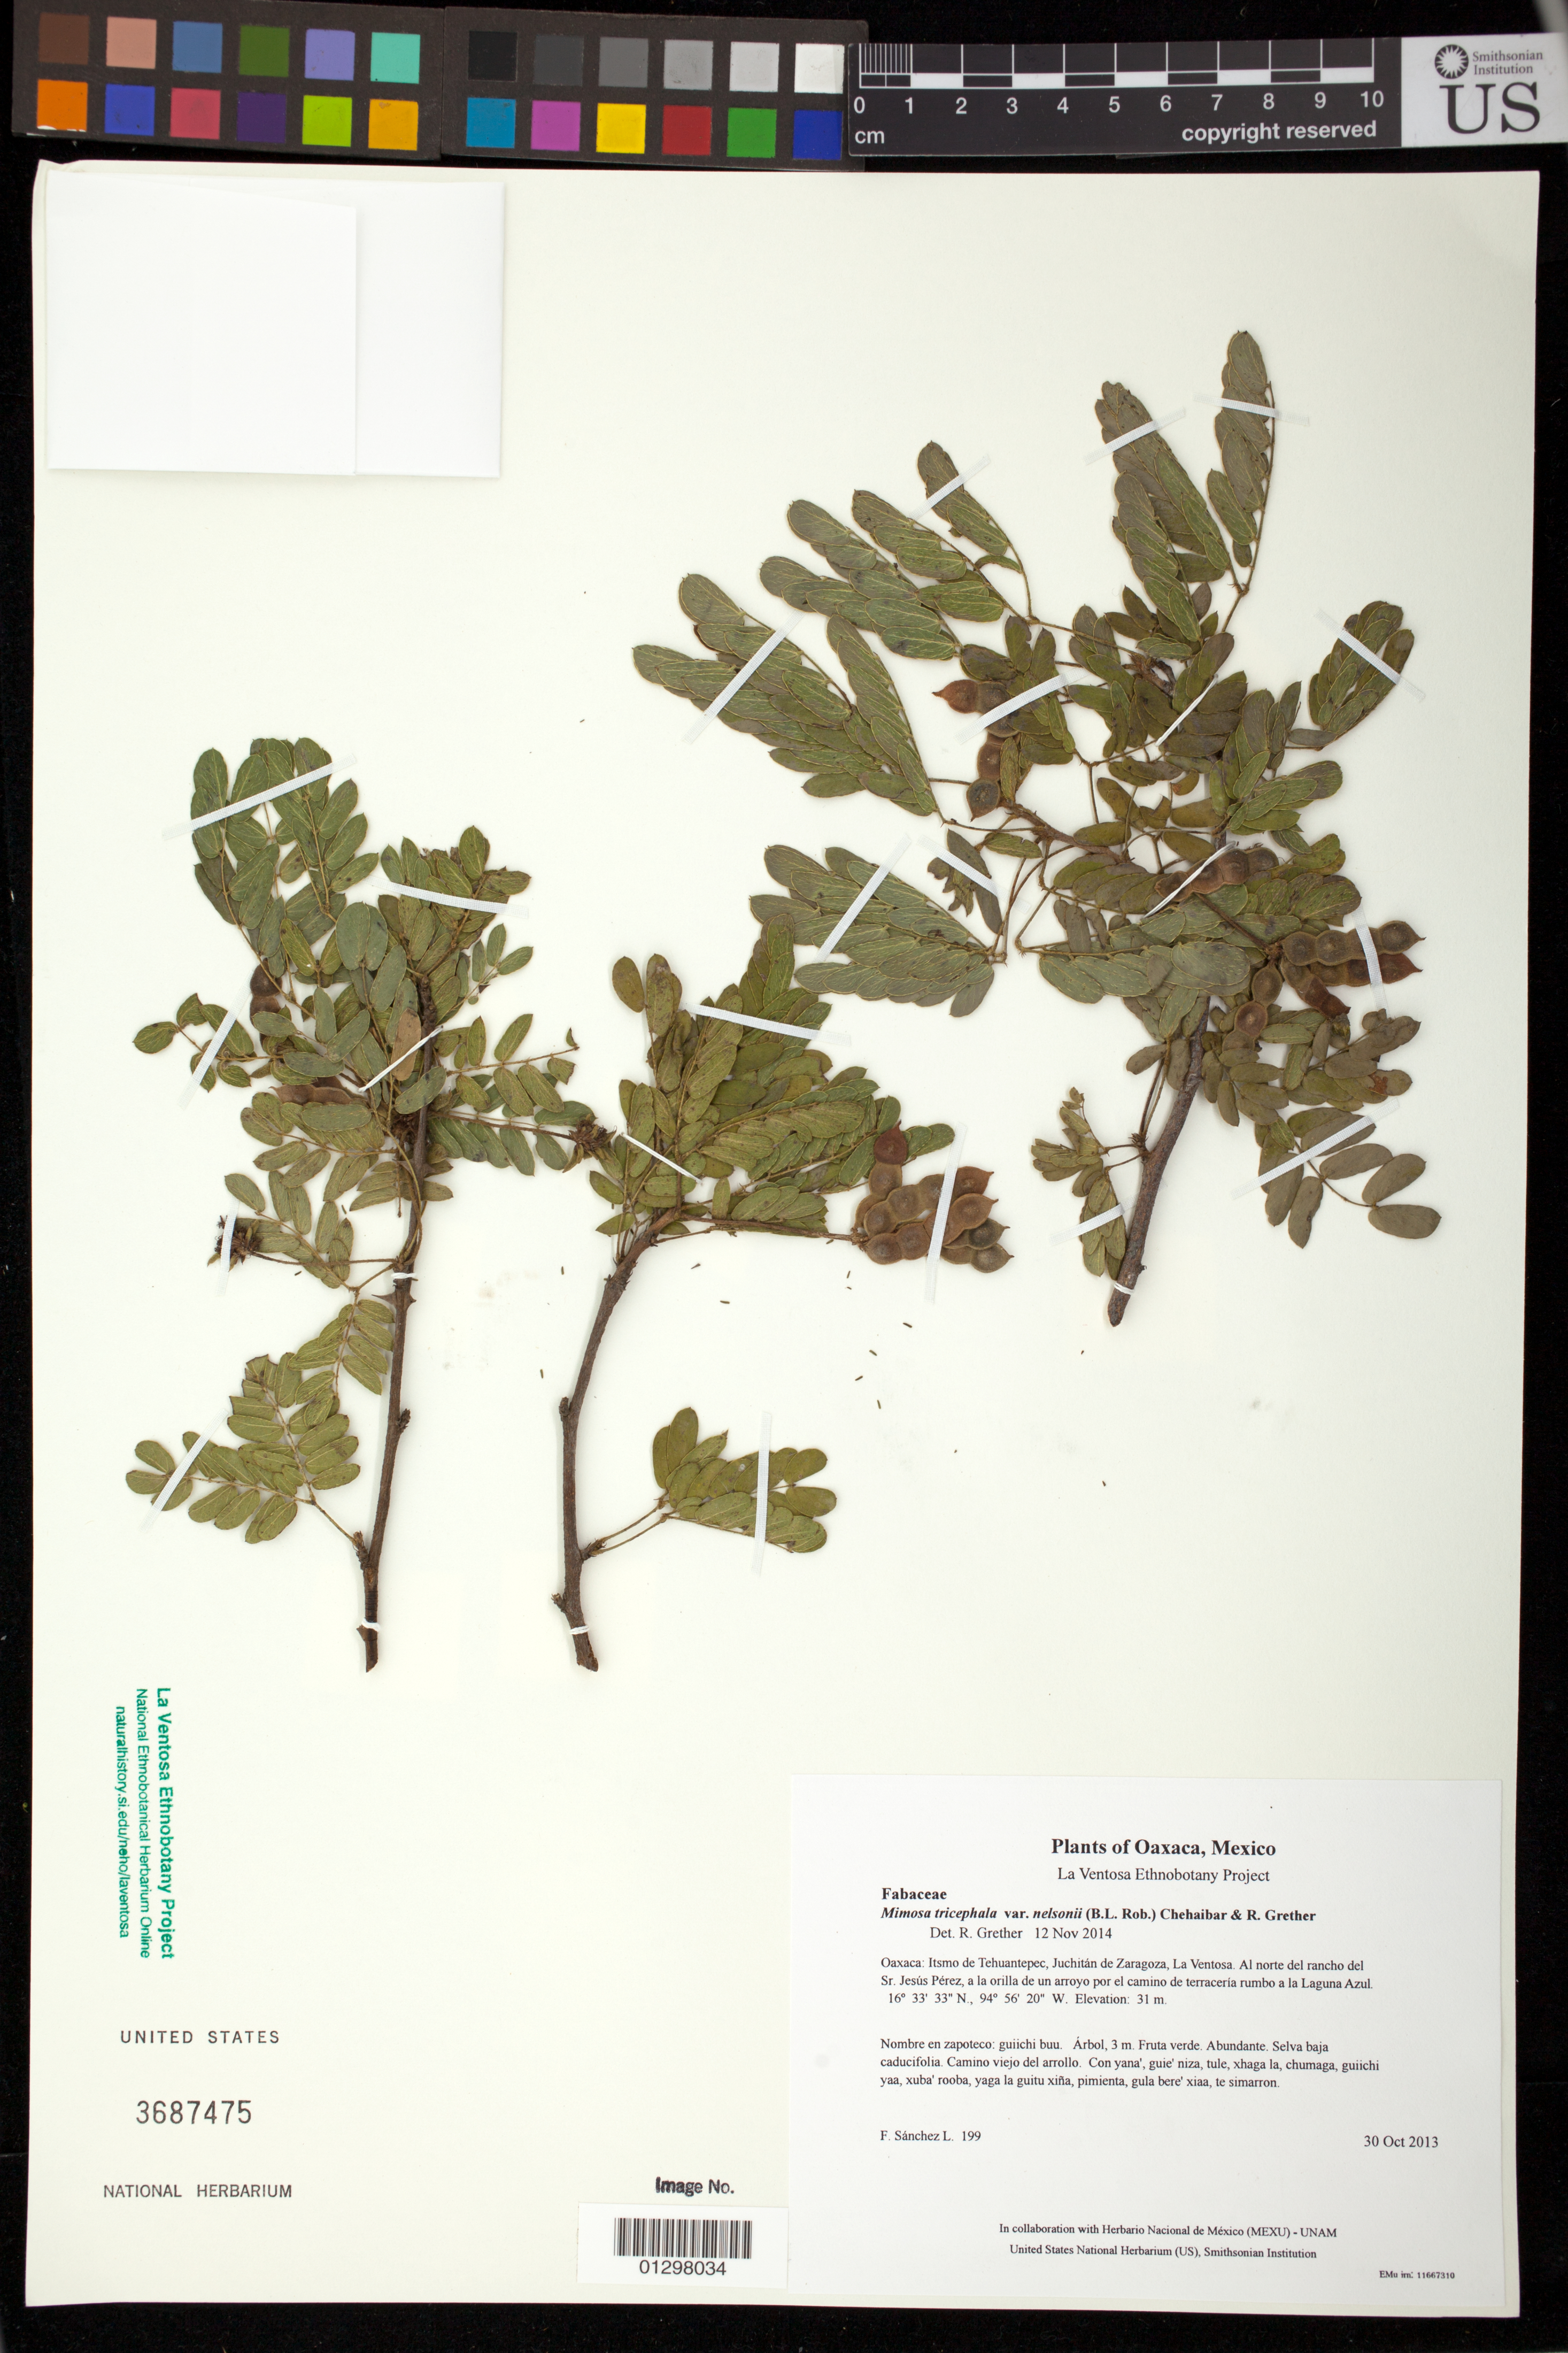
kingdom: Plantae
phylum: Tracheophyta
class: Magnoliopsida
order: Fabales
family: Fabaceae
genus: Mimosa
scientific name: Mimosa tricephala var. nelsonii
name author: (B.L. Rob.) Chehaibar & R. Grether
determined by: Grether, R.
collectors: F. Sánchez L.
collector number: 199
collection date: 2013-10-30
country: Mexico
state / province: Oaxaca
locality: Itsmo de Tehuantepec, Juchitán de Zaragoza, La Ventosa. Al norte del rancho del Sr. Jesús Pérez, a la orilla de un arroyo por el camino de terracería rumbo a la Laguna Azul.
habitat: Selva baja caducifolia. Camino viejo del arrollo.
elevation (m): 31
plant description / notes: JEBOT, MEXU, SERO, US; Yaga. 3 m. Cuaananaxhi naga'. Stale.; tepezcohuite, pepezcohuite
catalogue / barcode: US 3687475